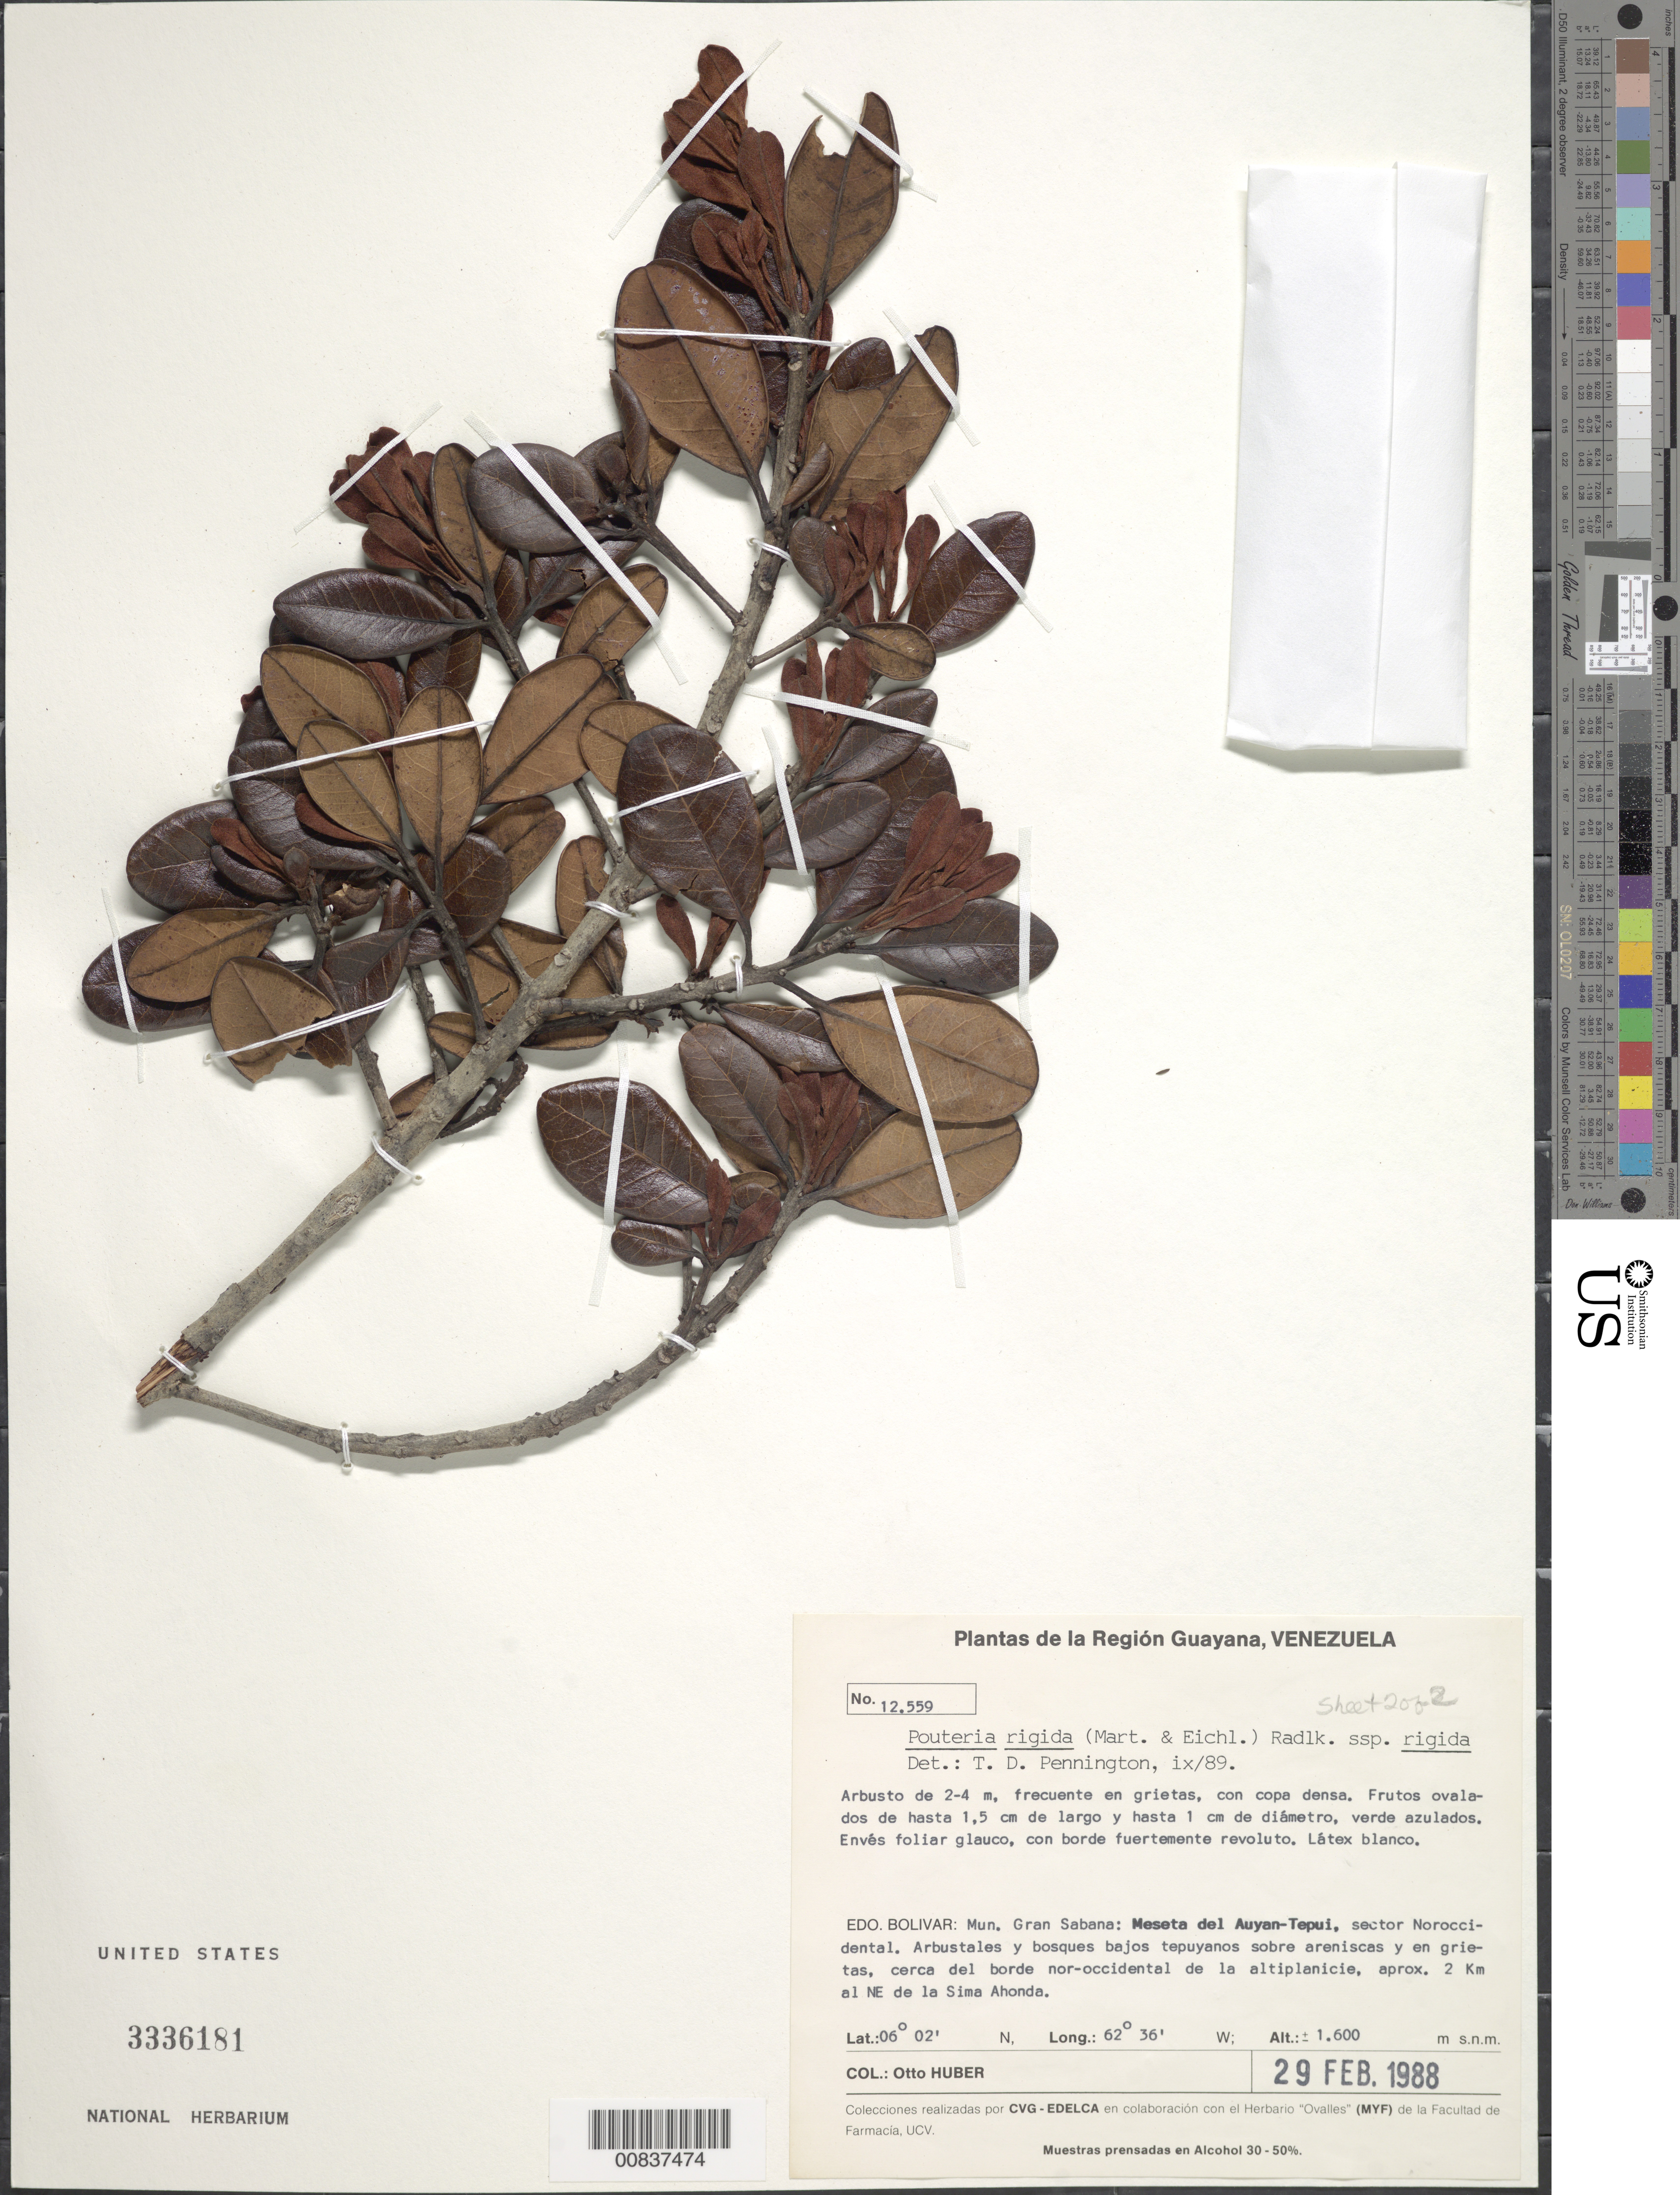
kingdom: Plantae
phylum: Tracheophyta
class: Magnoliopsida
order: Ericales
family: Sapotaceae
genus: Pouteria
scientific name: Pouteria rigida subsp. rigida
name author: (Mart. & Eichler) Radlk.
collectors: O. Huber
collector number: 12559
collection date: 1988-02-29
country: Venezuela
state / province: Bolivar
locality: Region Guayana. Mun. Gran Sabana: Meseta del Auyan-Tepui, sector Noroccidental. Aprox. 2 Km al NE de La Sima Ahonda.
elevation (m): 1600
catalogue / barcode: US 3336181